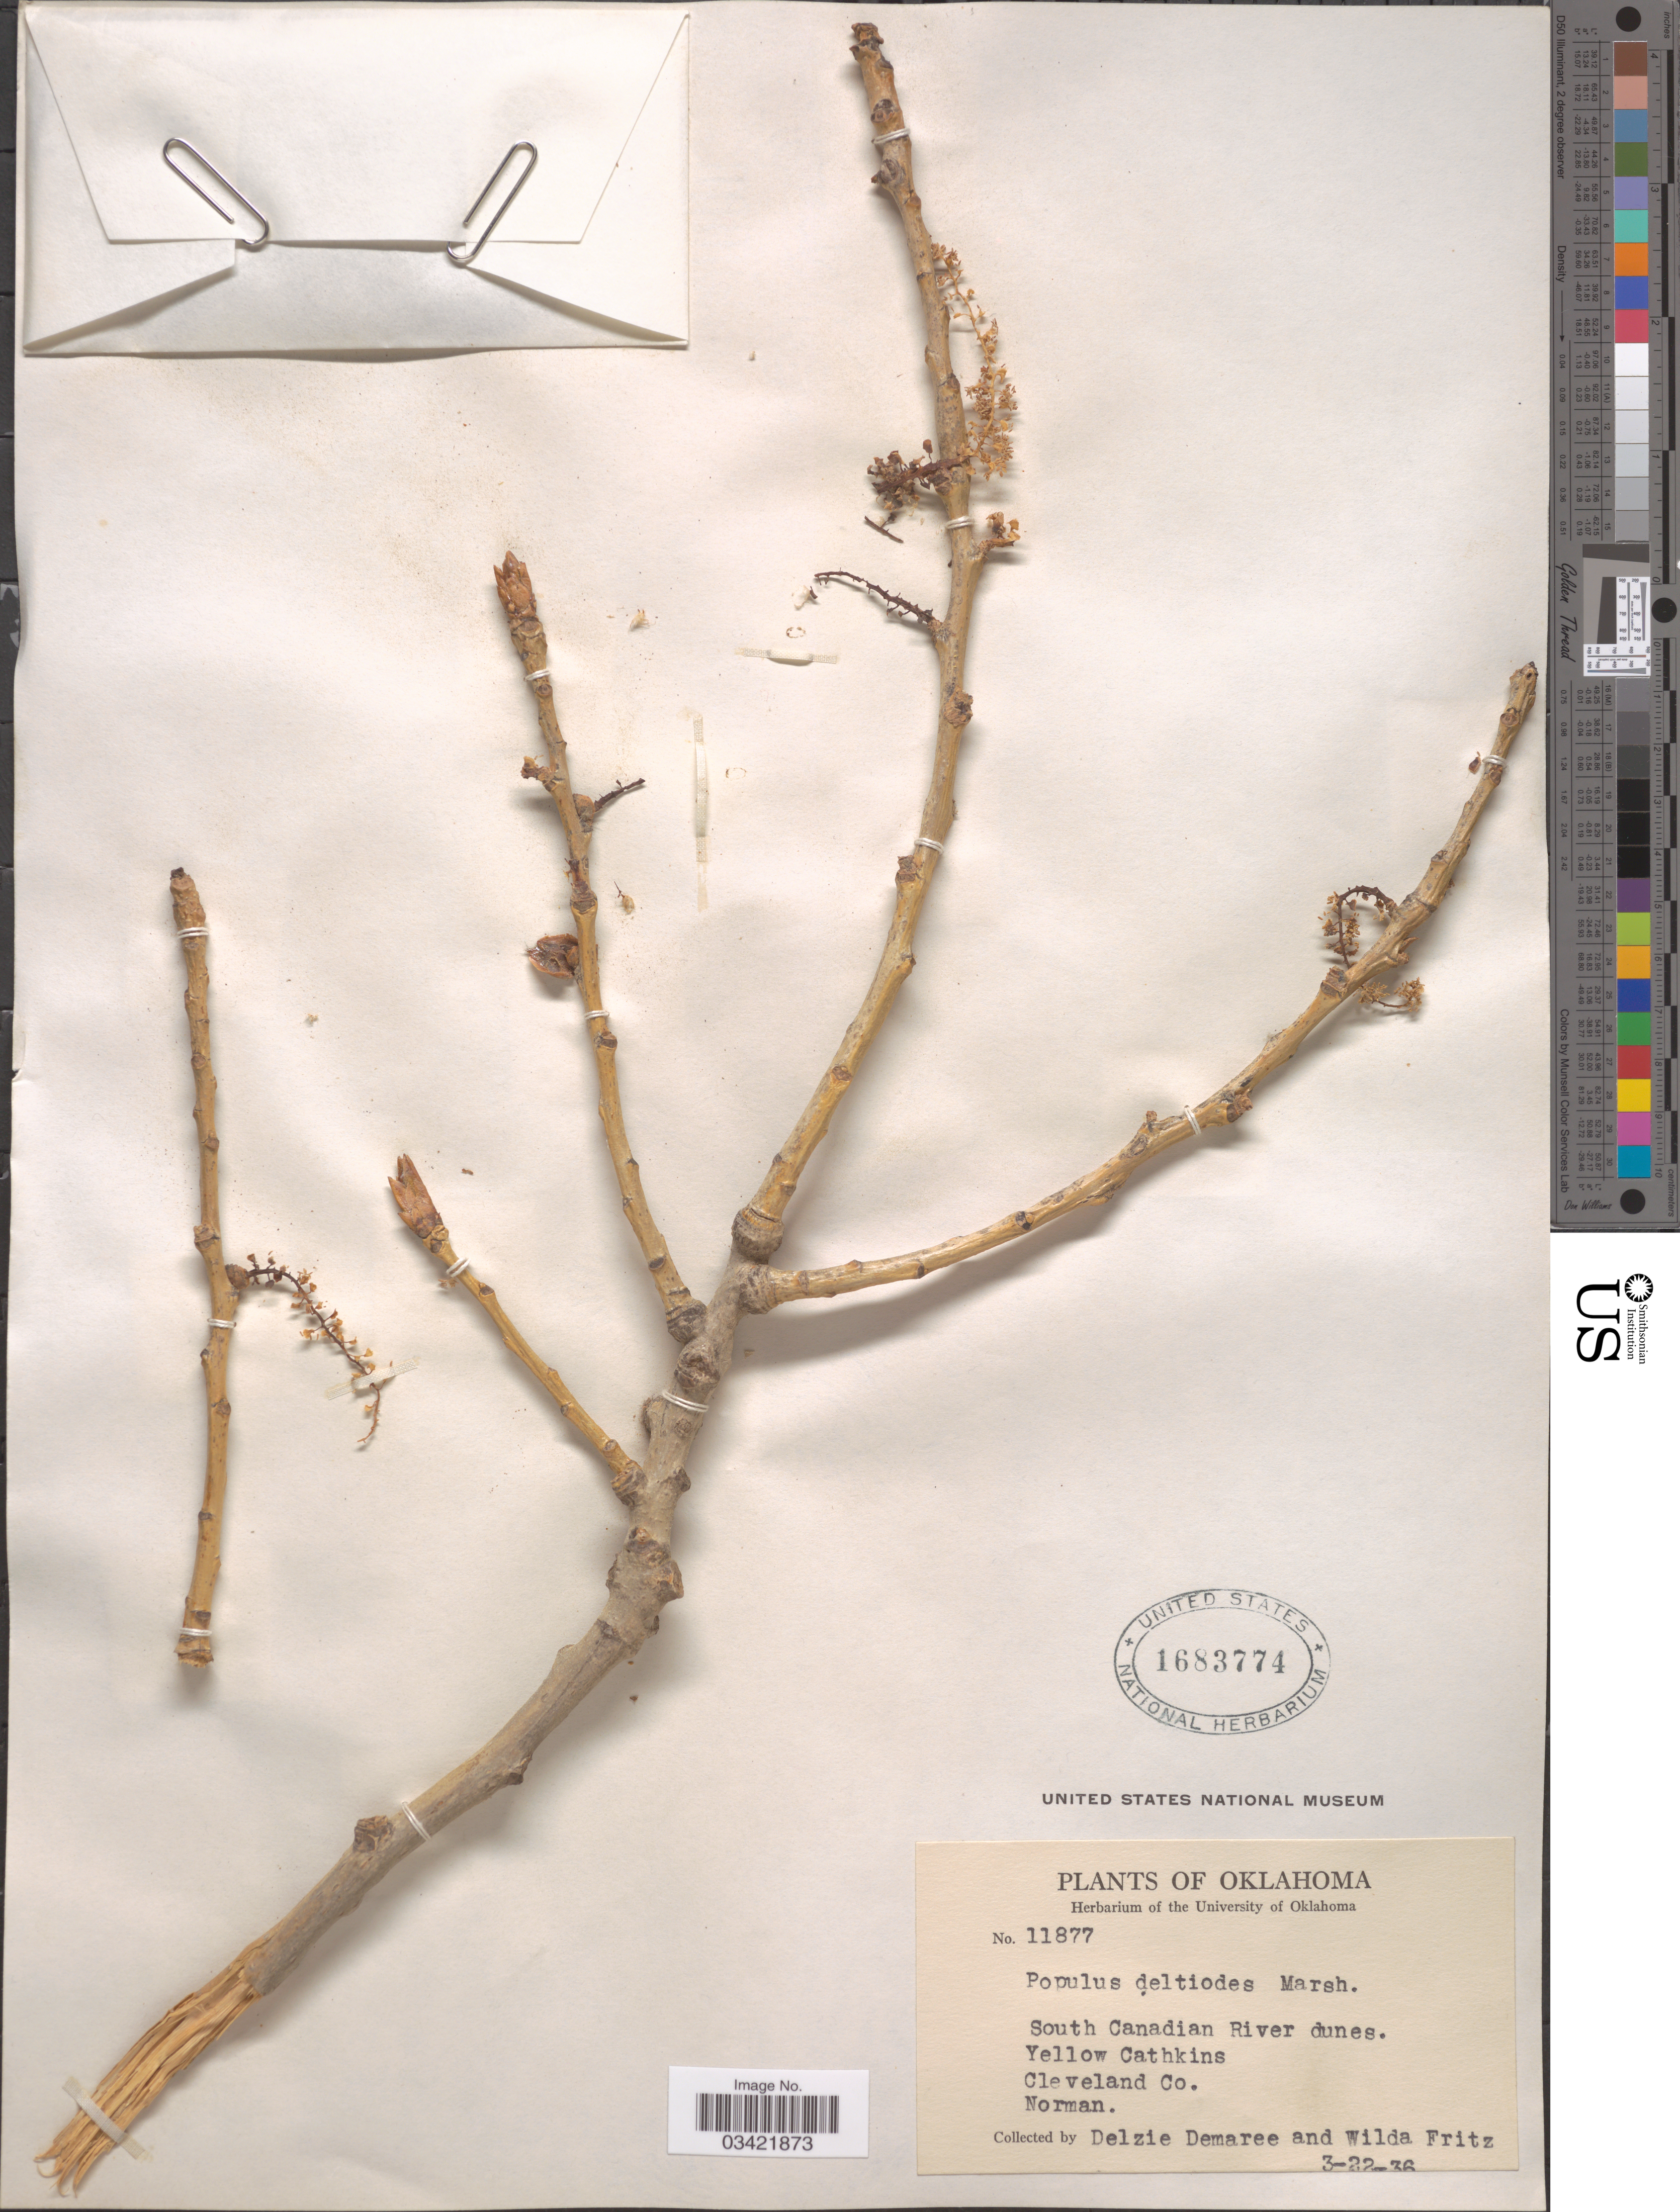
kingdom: Plantae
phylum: Tracheophyta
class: Magnoliopsida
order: Malpighiales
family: Salicaceae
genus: Populus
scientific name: Populus deltoides subsp. monilifera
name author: (Aiton) Eckenw.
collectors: D. Demaree & W. Fritz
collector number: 11877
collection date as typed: Transcribed d/m/y: 22/3/36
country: United States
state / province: Oklahoma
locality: South Canadian River dunes. Yellow Cathkins. Cleveland Co. Norman.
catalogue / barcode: US 1683774